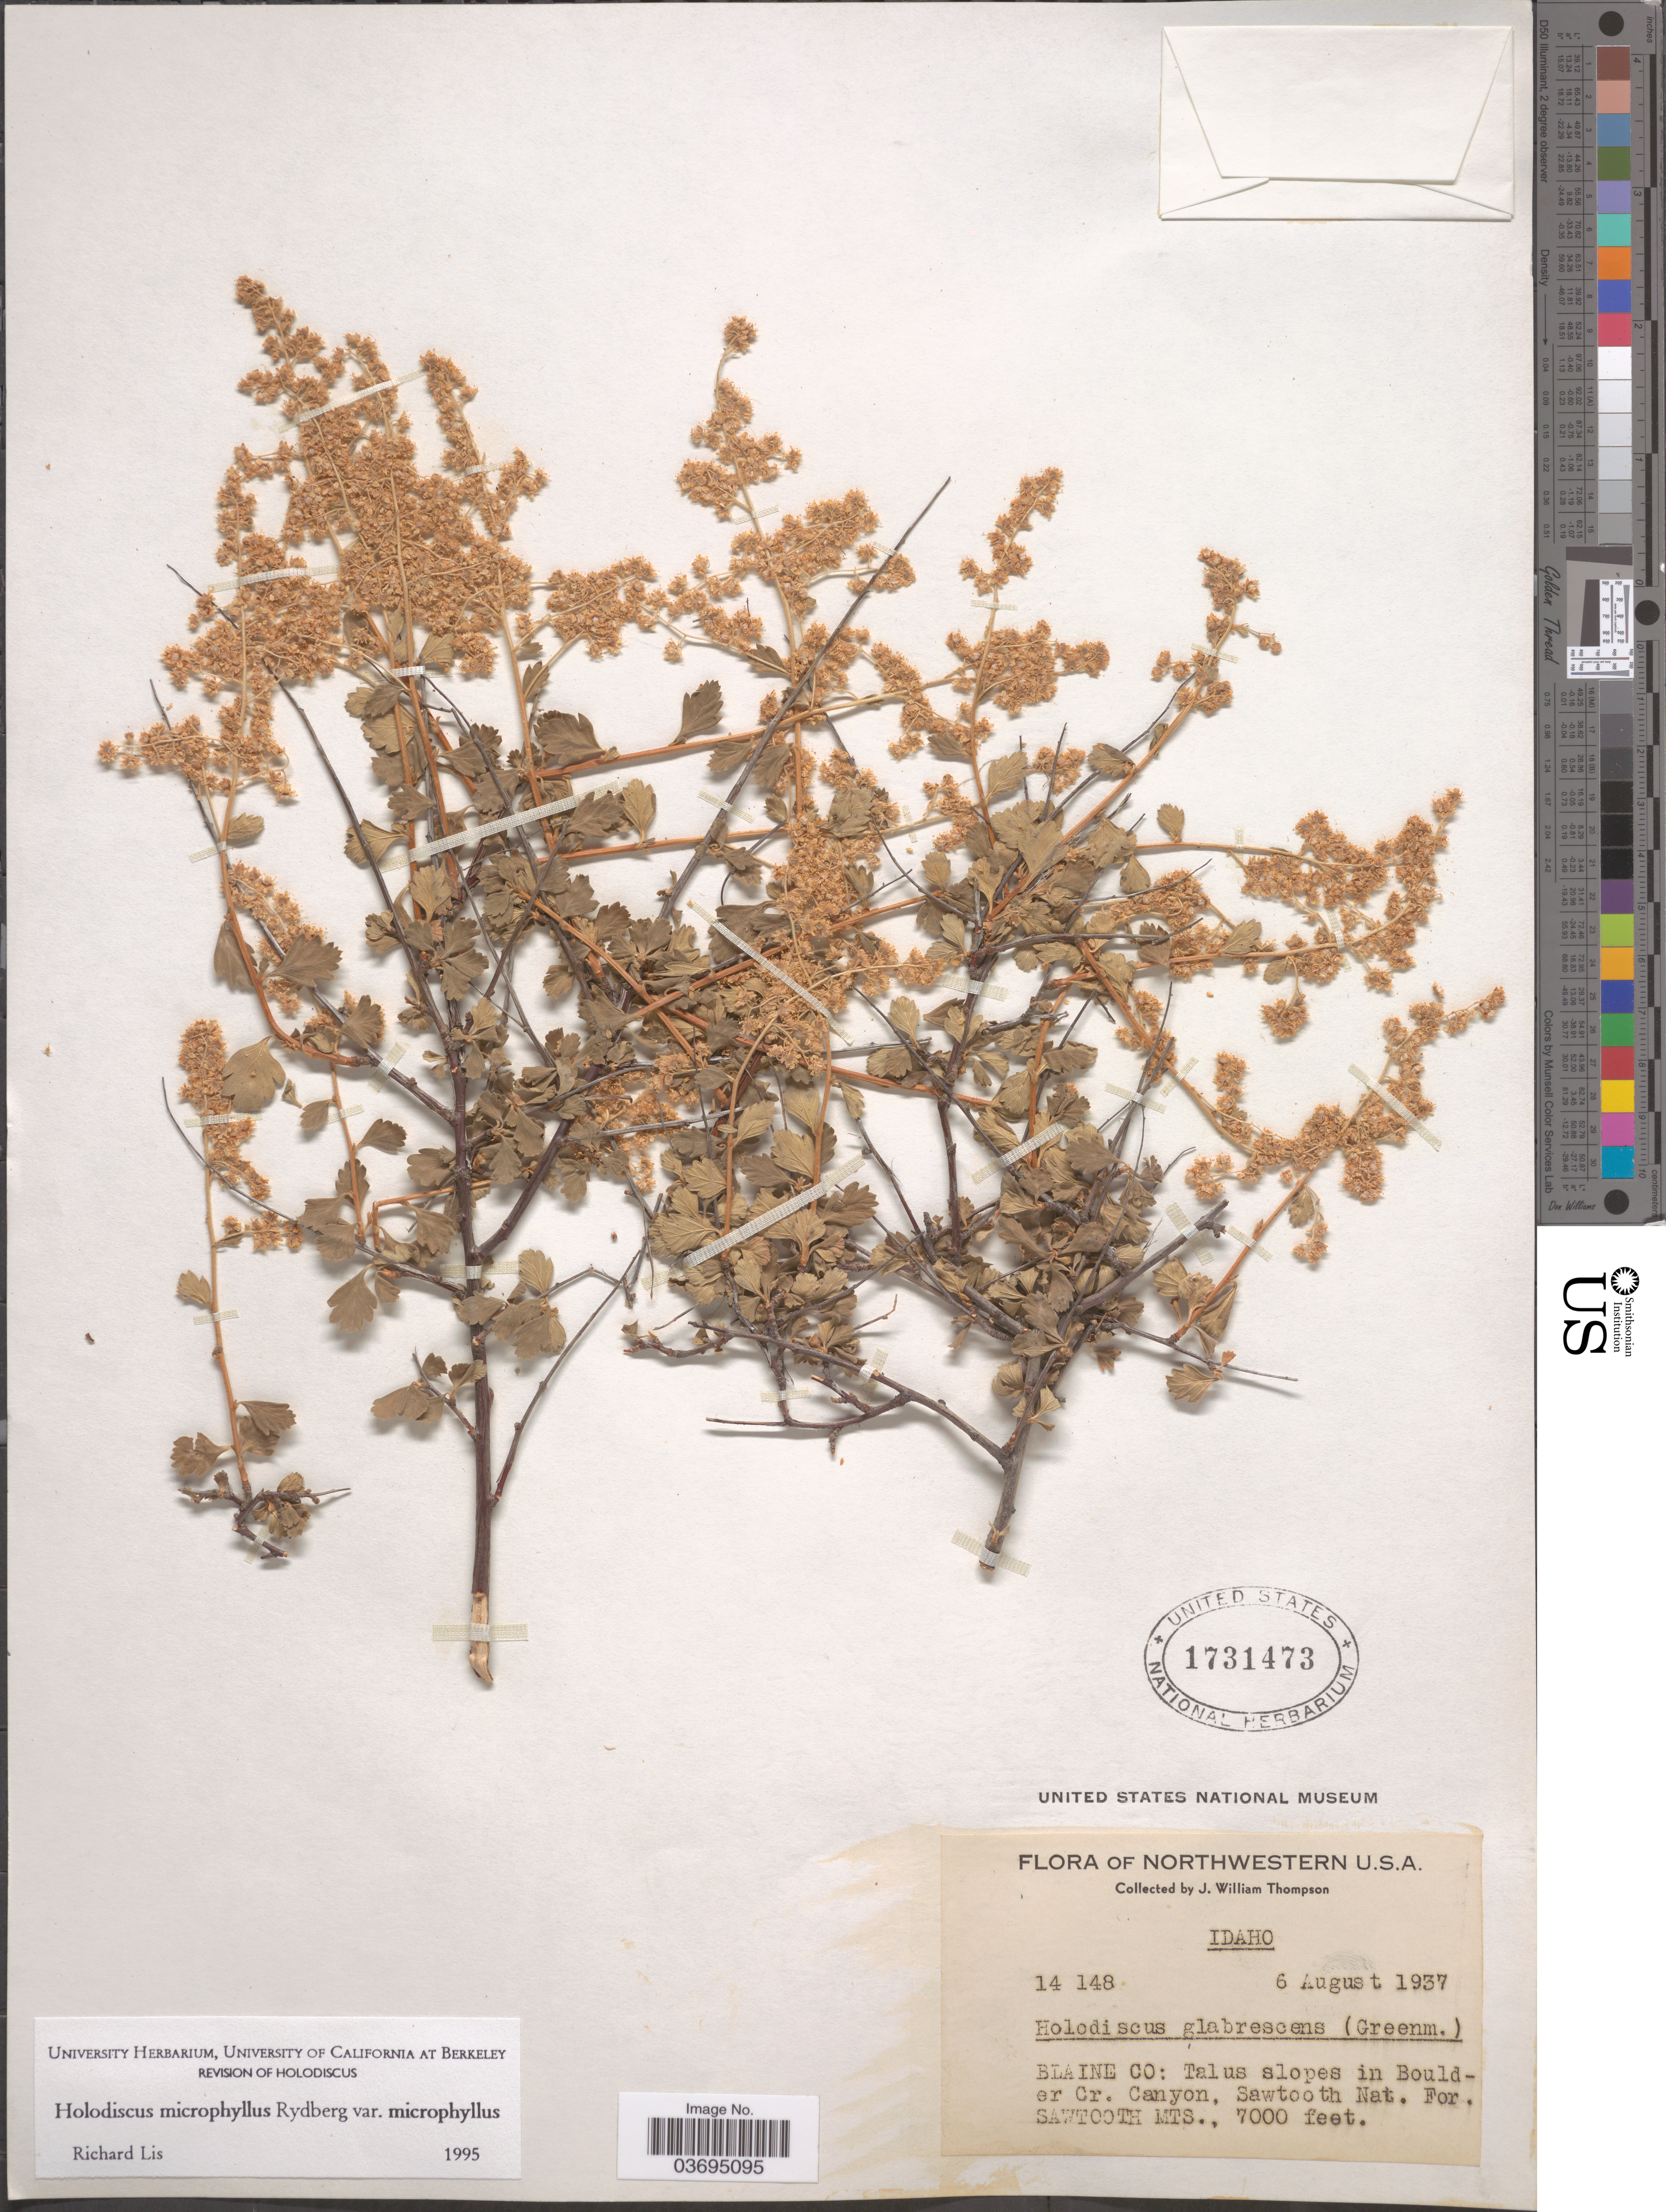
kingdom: Plantae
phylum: Tracheophyta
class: Magnoliopsida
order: Rosales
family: Rosaceae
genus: Holodiscus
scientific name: Holodiscus discolor var. microphyllus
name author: (Rydb.) Jeps.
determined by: Strong, Mark T., (BOT), Smithsonian Institution - National Museum of Natural History (UNITED STATES)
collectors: J. W. Thompson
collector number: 14148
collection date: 1937-08-06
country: United States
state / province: Idaho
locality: Northwestern U. S. A. Blaine Co: Talus slopes in Boulder Cr. Canyon, Sawtooth Nat. For. Sawtooth Mts.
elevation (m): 2134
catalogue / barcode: US 1731473